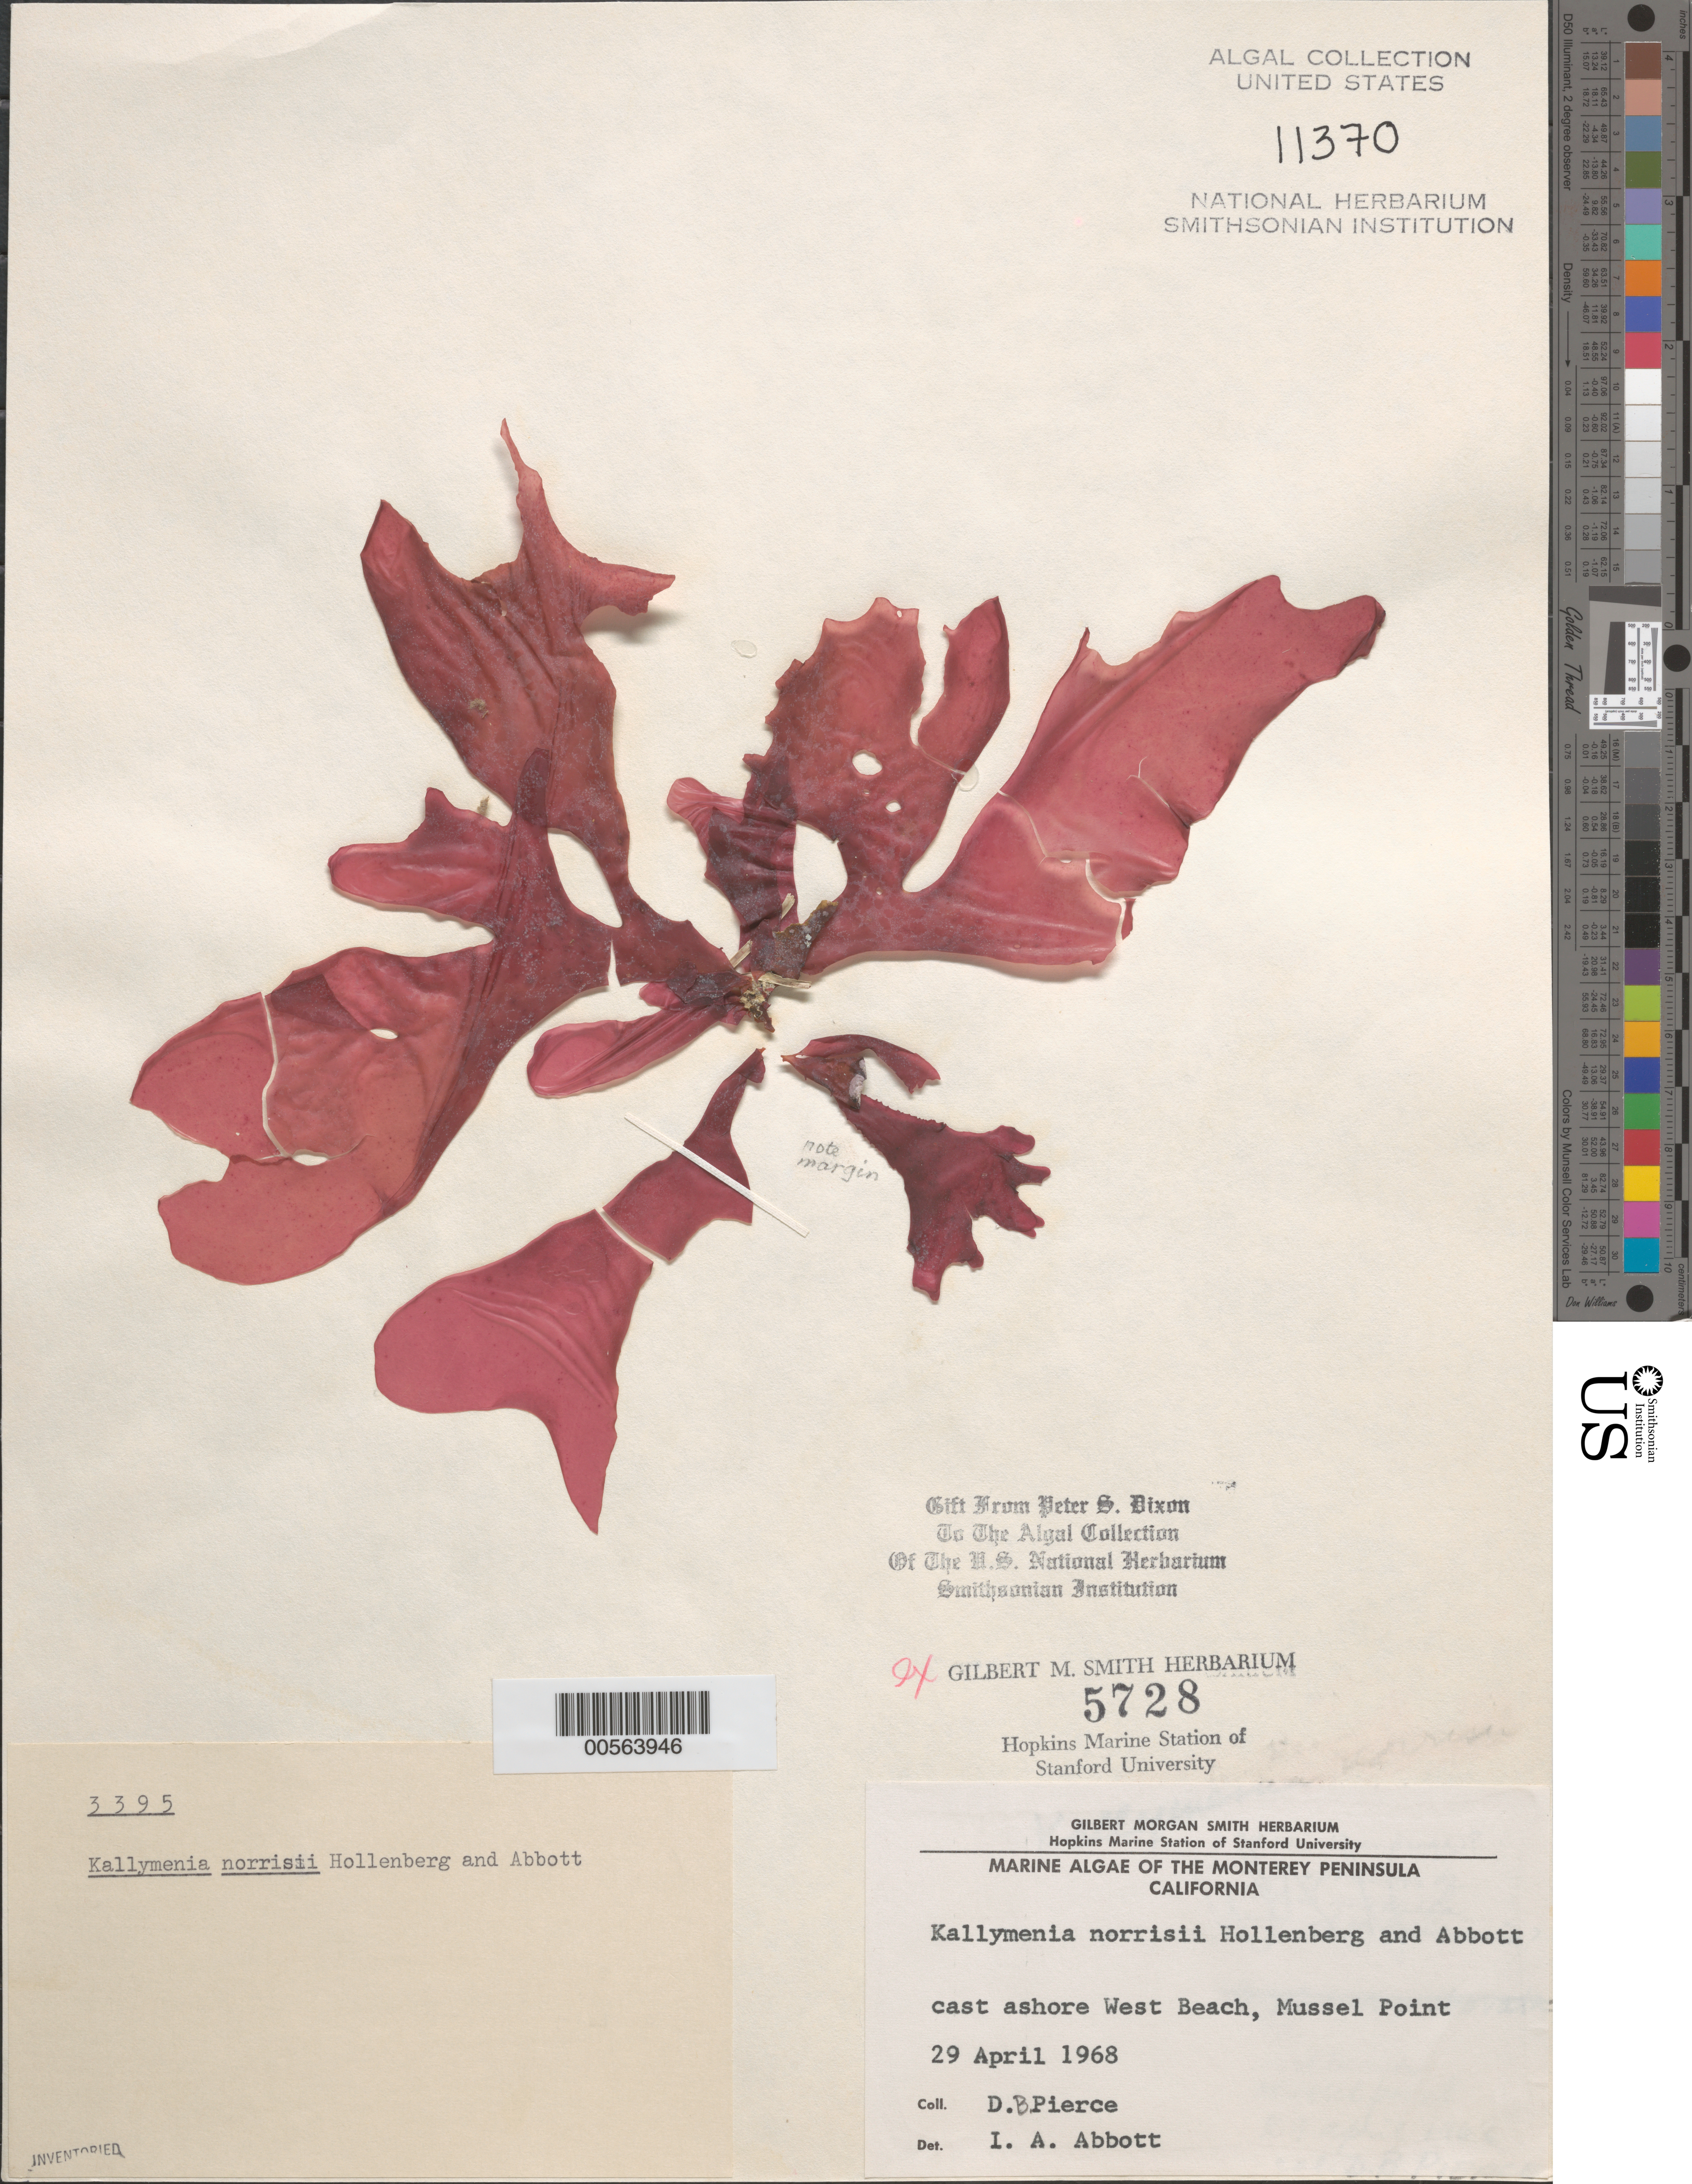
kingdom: Plantae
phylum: Rhodophyta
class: Florideophyceae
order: Gigartinales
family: Kallymeniaceae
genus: Kallymenia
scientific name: Kallymenia norrisii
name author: Hollenb. & I.A. Abbott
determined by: Abbott, Isabella A.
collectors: D. Pierce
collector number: PSD 3395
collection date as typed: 29 Apr 1968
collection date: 1968-04-29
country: United States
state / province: California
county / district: Monterey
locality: West beach, Mussel Point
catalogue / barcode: US 11370